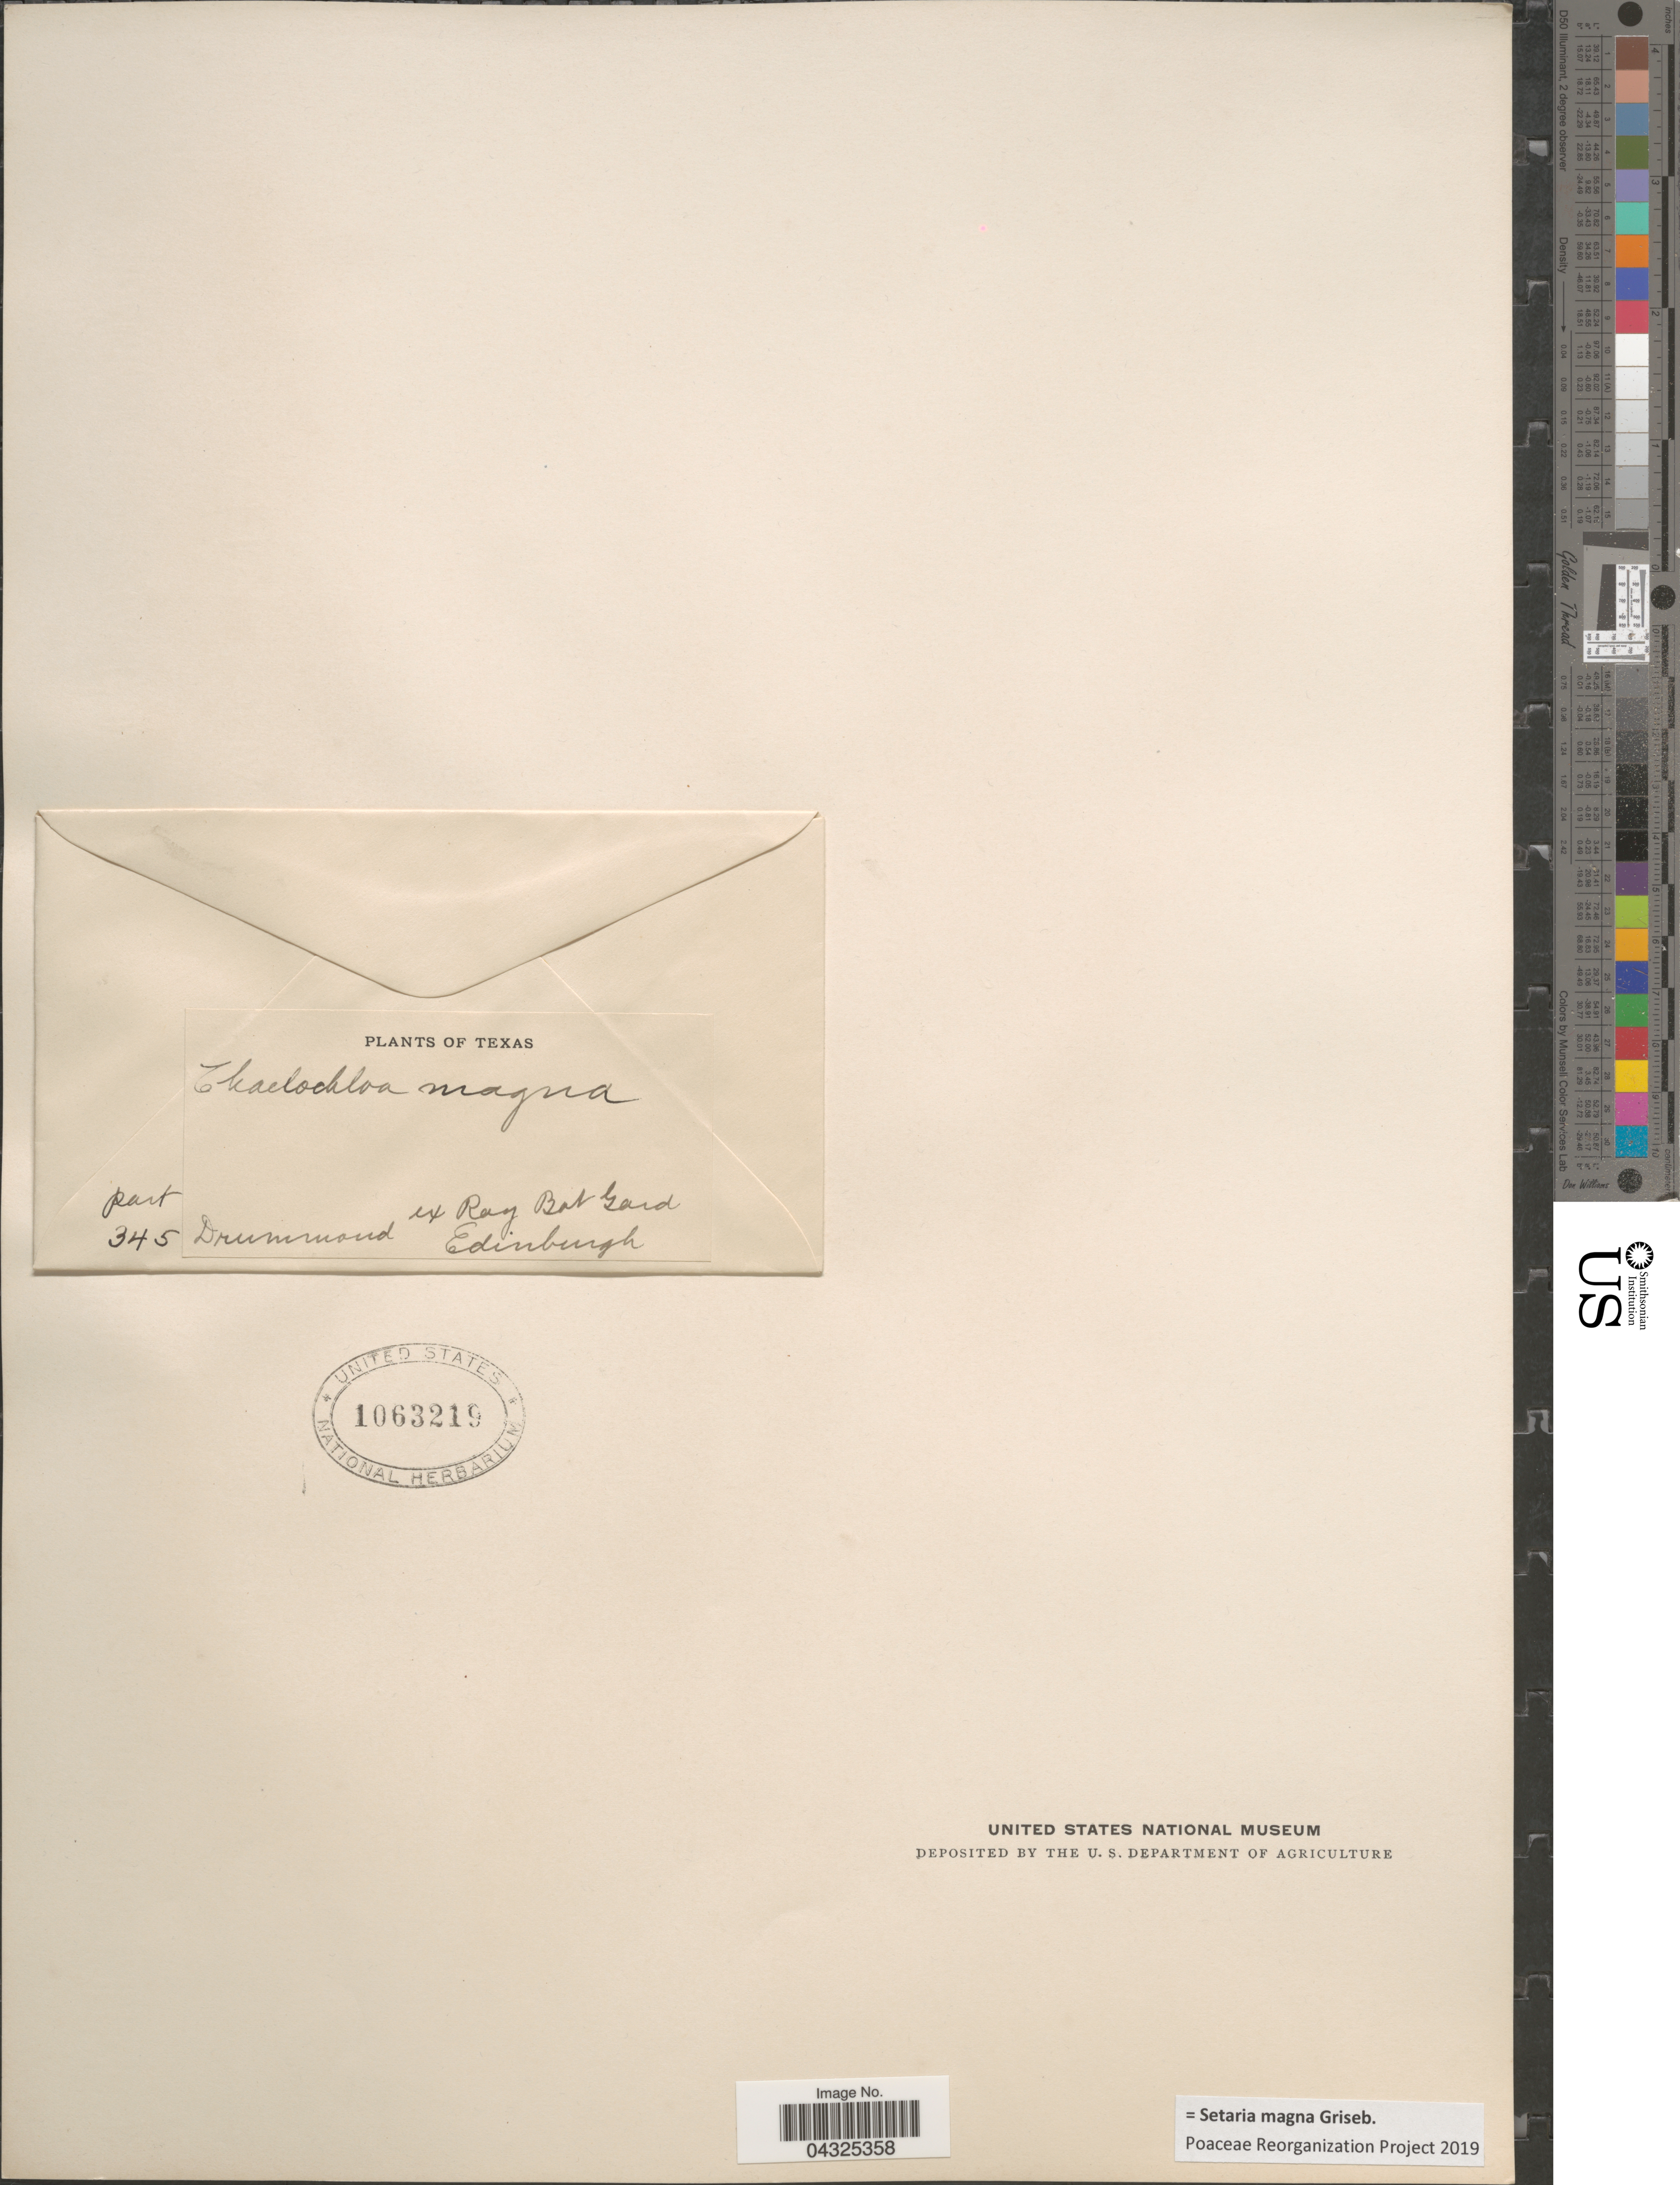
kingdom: Plantae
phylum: Tracheophyta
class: Liliopsida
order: Poales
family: Poaceae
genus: Setaria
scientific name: Setaria magna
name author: Griseb.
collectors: -. Drummond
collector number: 345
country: United States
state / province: Texas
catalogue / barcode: US 1063219